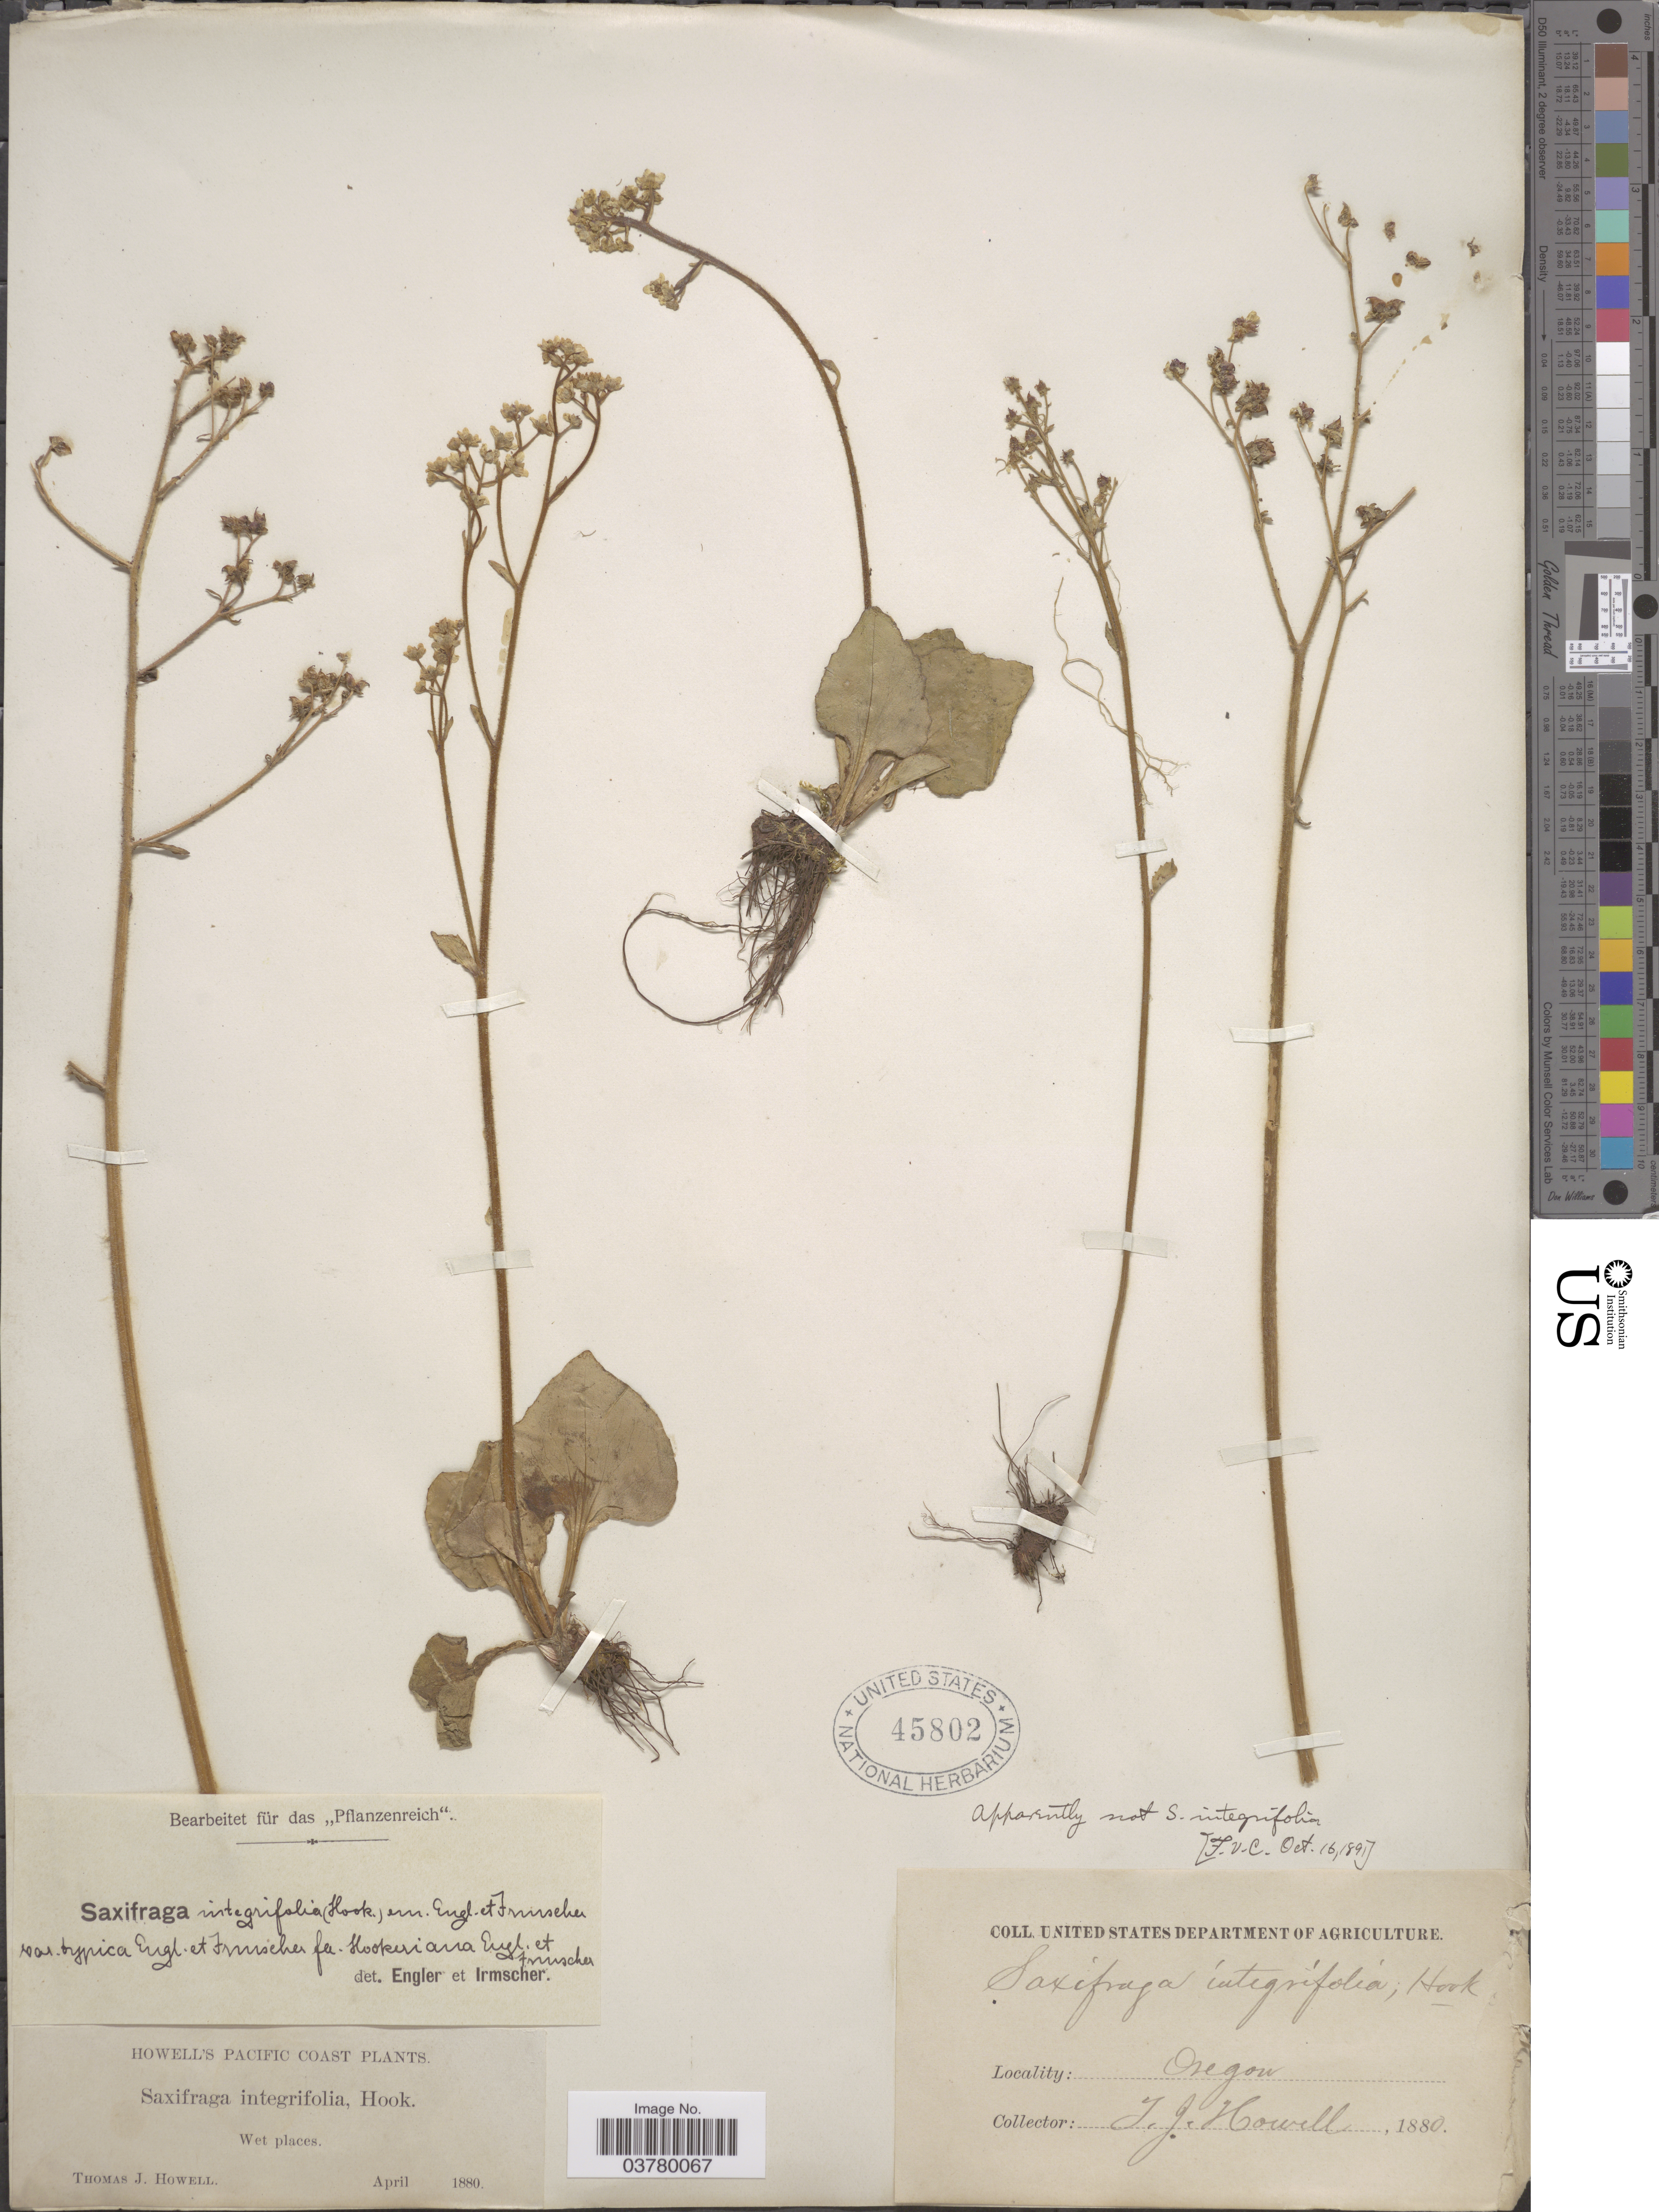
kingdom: Plantae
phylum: Tracheophyta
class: Magnoliopsida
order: Saxifragales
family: Saxifragaceae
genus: Micranthes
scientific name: Micranthes fragosa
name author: (Suksd. ex Small) Small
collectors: T. J. Howell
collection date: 1880-04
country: United States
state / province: Oregon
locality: Pacific Coast. Wet places.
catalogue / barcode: US 45802